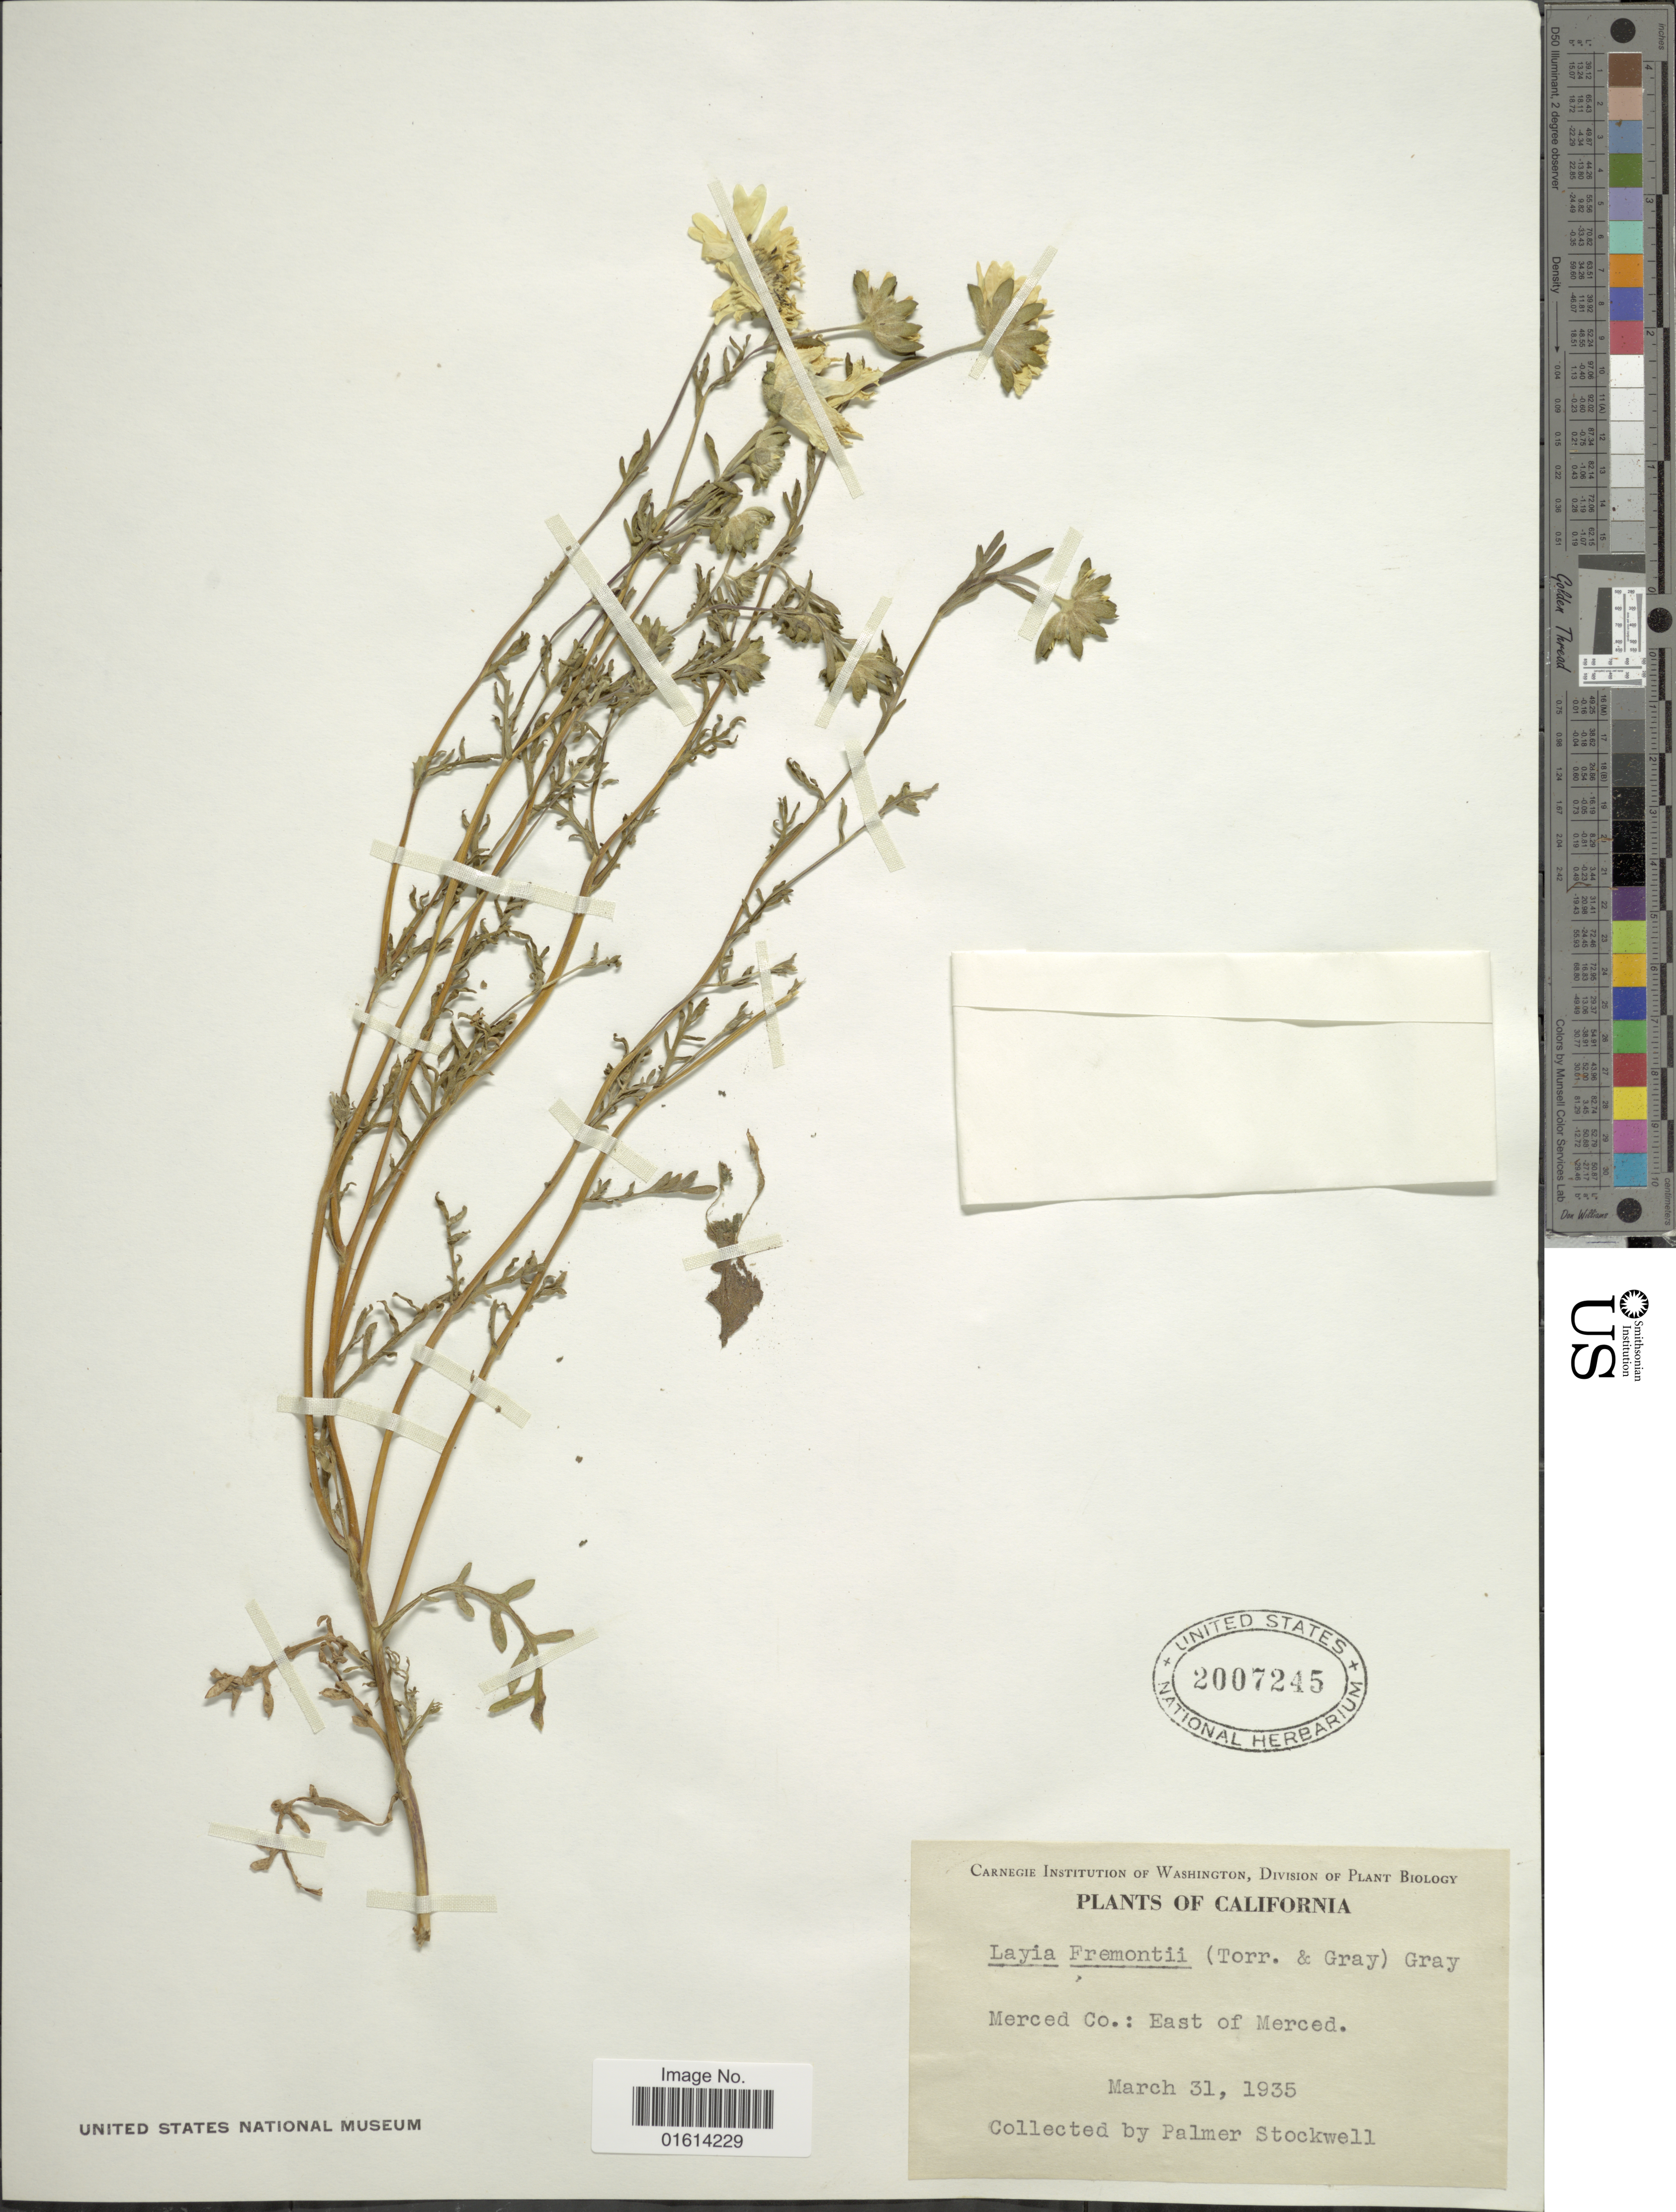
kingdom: Plantae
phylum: Tracheophyta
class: Magnoliopsida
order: Asterales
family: Asteraceae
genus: Layia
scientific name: Layia fremontii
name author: A. Gray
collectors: P. Stockwell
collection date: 1935-03-31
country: United States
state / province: California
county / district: Merced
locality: Merced Co., East of Merced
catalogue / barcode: US 2007245